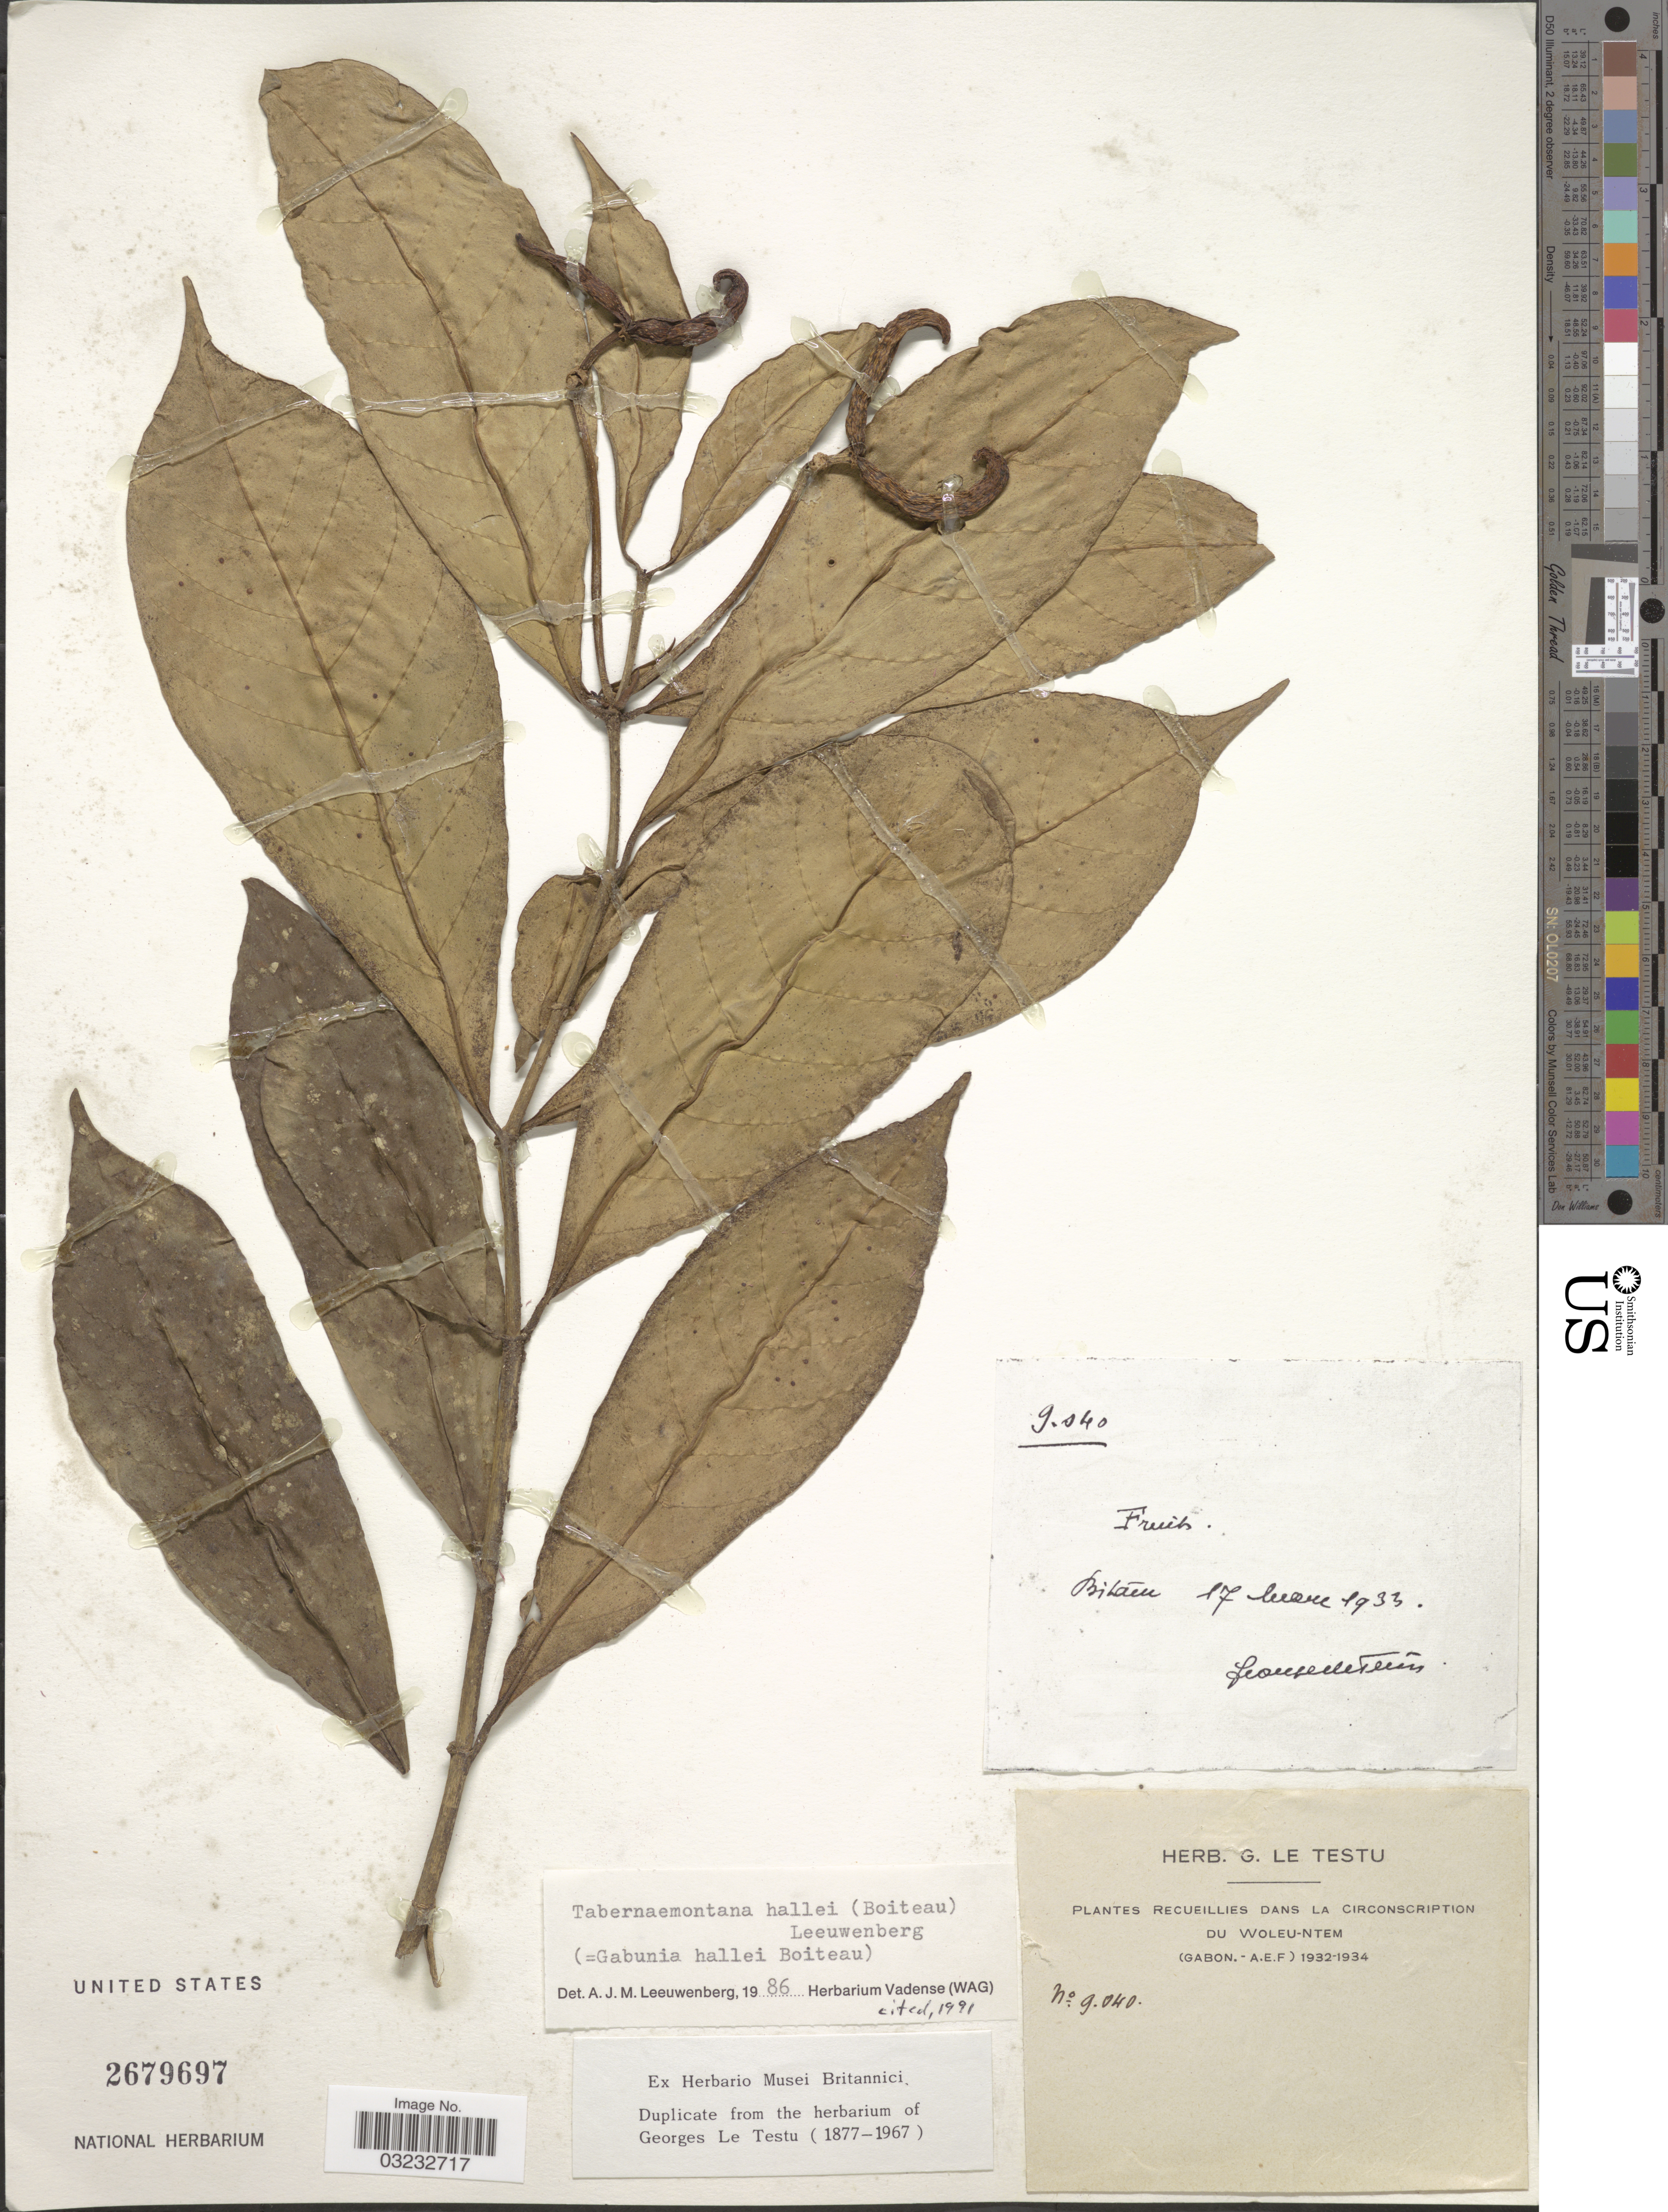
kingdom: Plantae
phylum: Tracheophyta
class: Magnoliopsida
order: Gentianales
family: Apocynaceae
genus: Tabernaemontana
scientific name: Tabernaemontana hallei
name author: (Boiteau) Leeuwenb.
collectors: G. Le Testu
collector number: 9040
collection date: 1933-03-17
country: Gabon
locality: Bitam. Recueillies dans la Circonscription du Woleu-Ntem. A.E.F.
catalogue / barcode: US 2679697